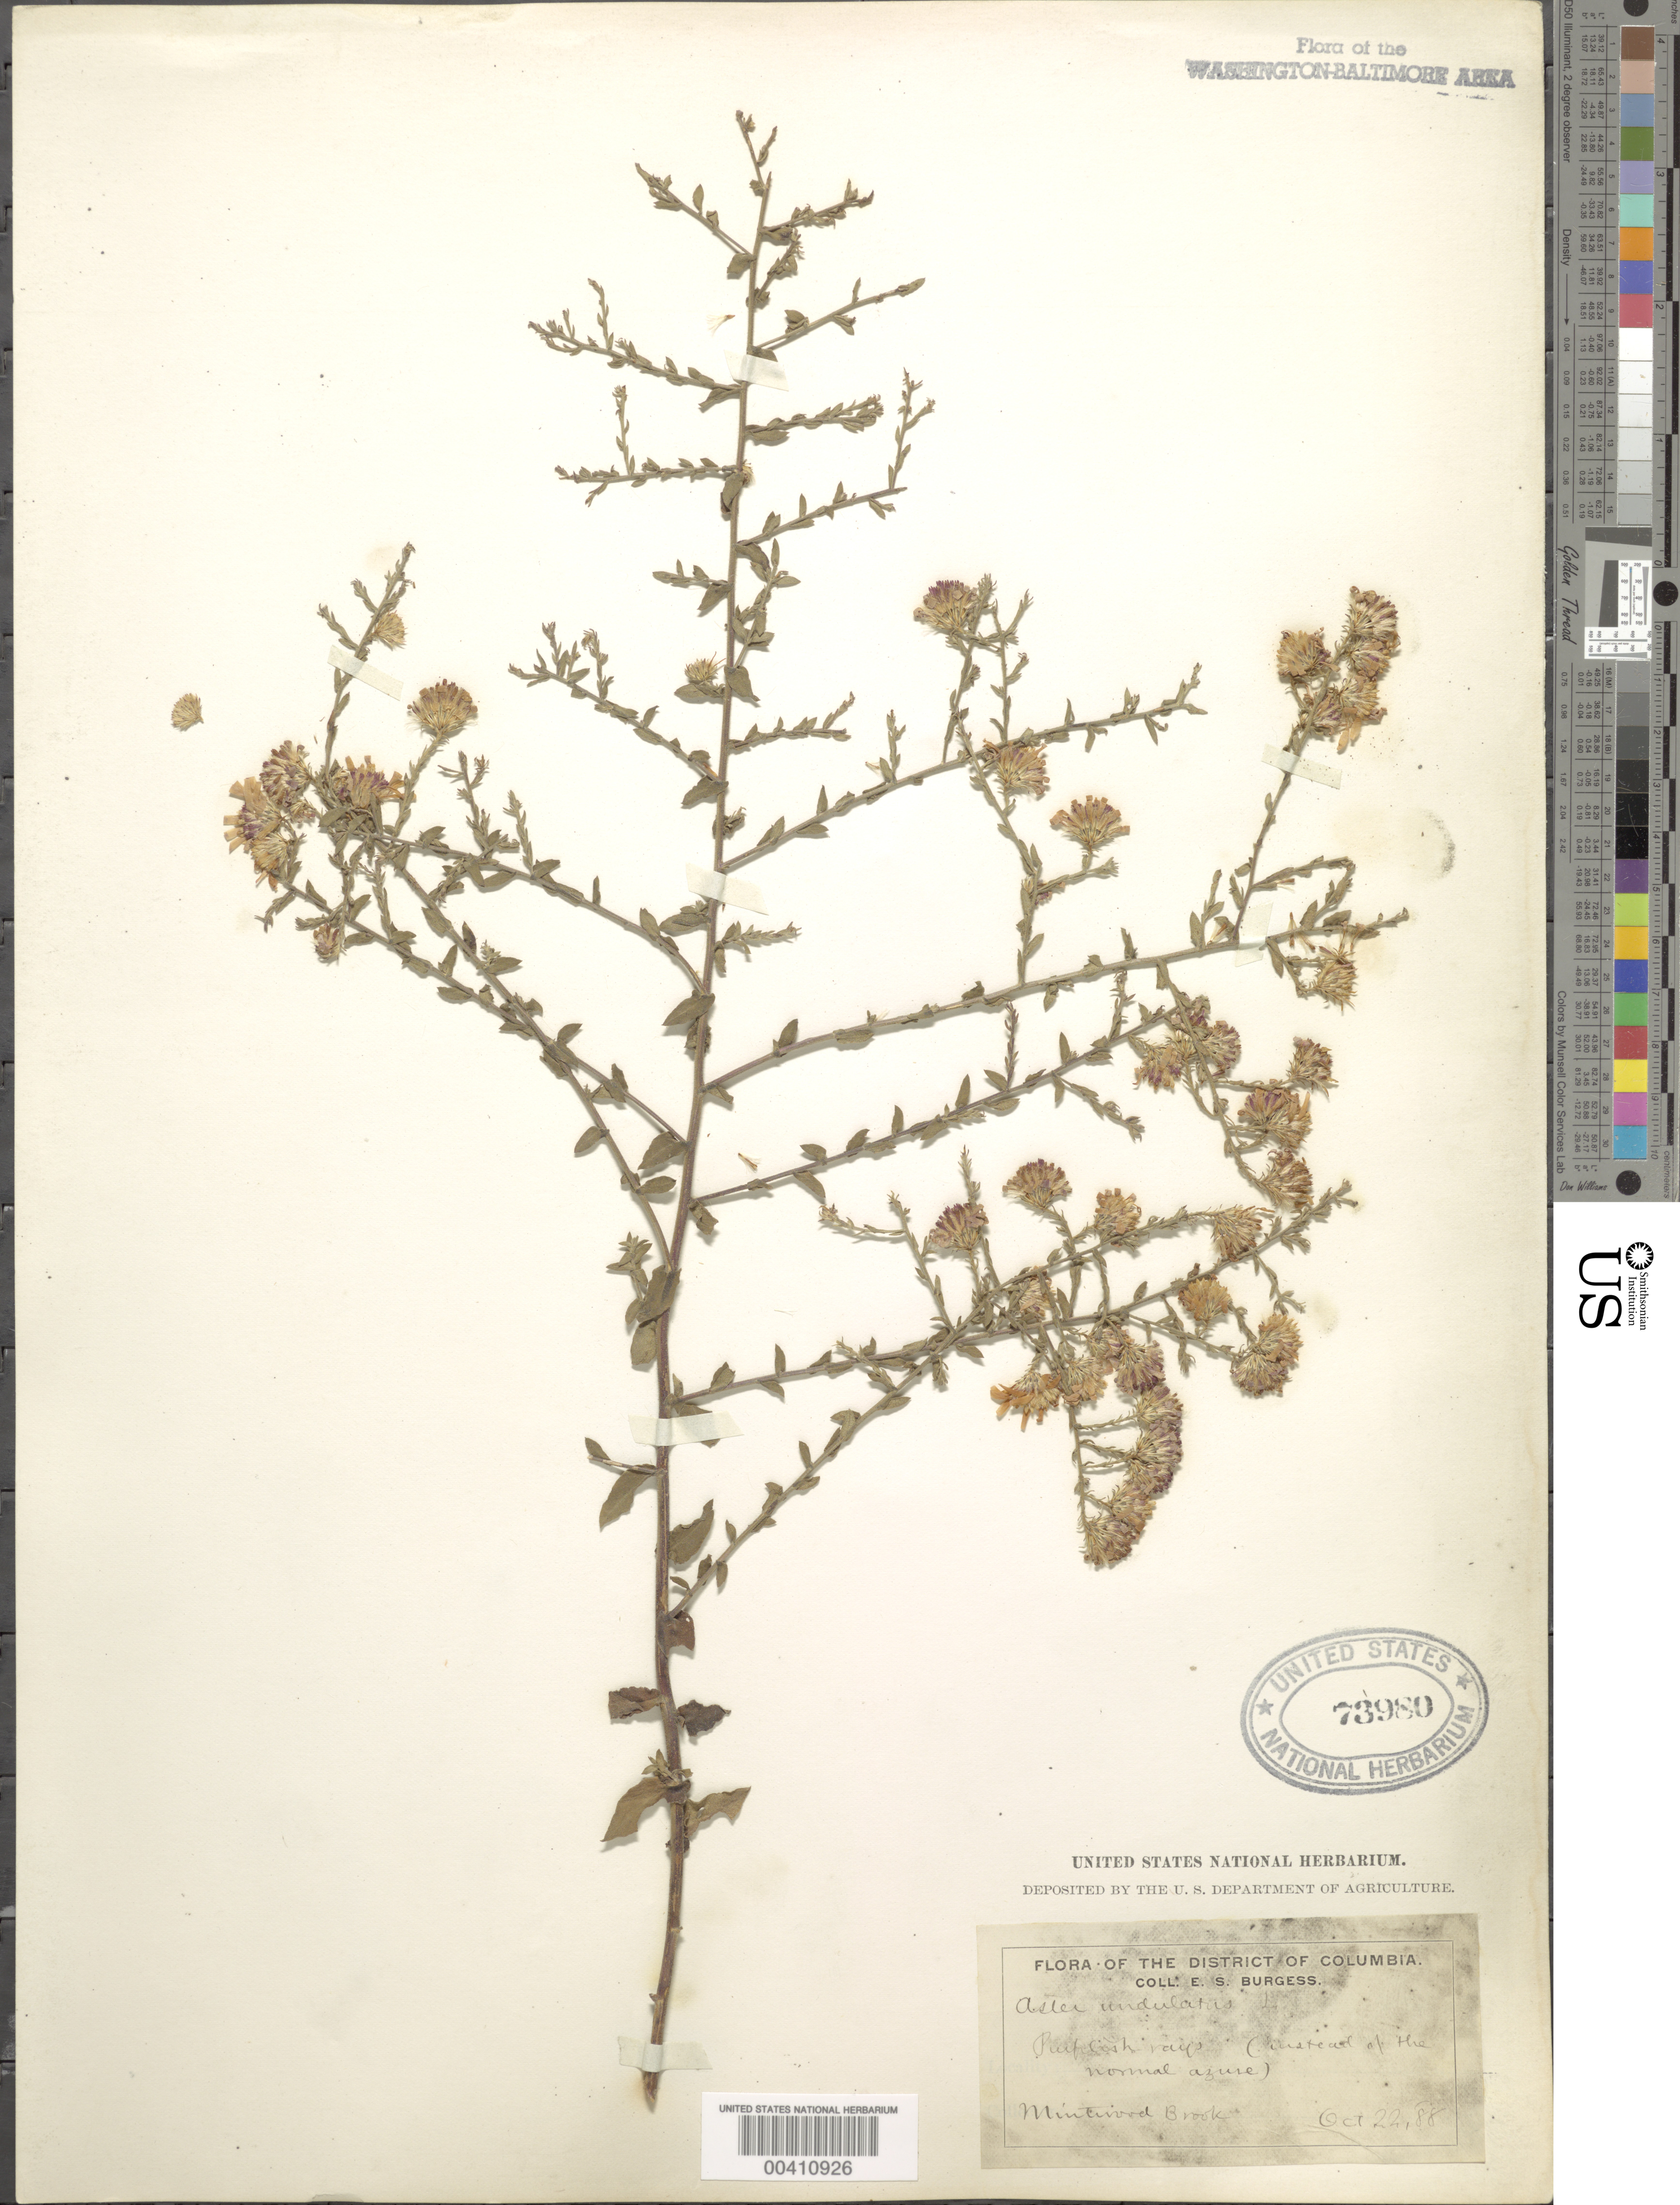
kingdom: Plantae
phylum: Tracheophyta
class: Magnoliopsida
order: Asterales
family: Asteraceae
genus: Symphyotrichum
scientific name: Symphyotrichum undulatum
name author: (L.) G.L. Nesom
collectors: E. Burgess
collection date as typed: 22 Oct 1888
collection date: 1888-10-22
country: United States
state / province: District of Columbia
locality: Mintwood Brook Rock Creek Park & vicinity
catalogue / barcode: US 73980